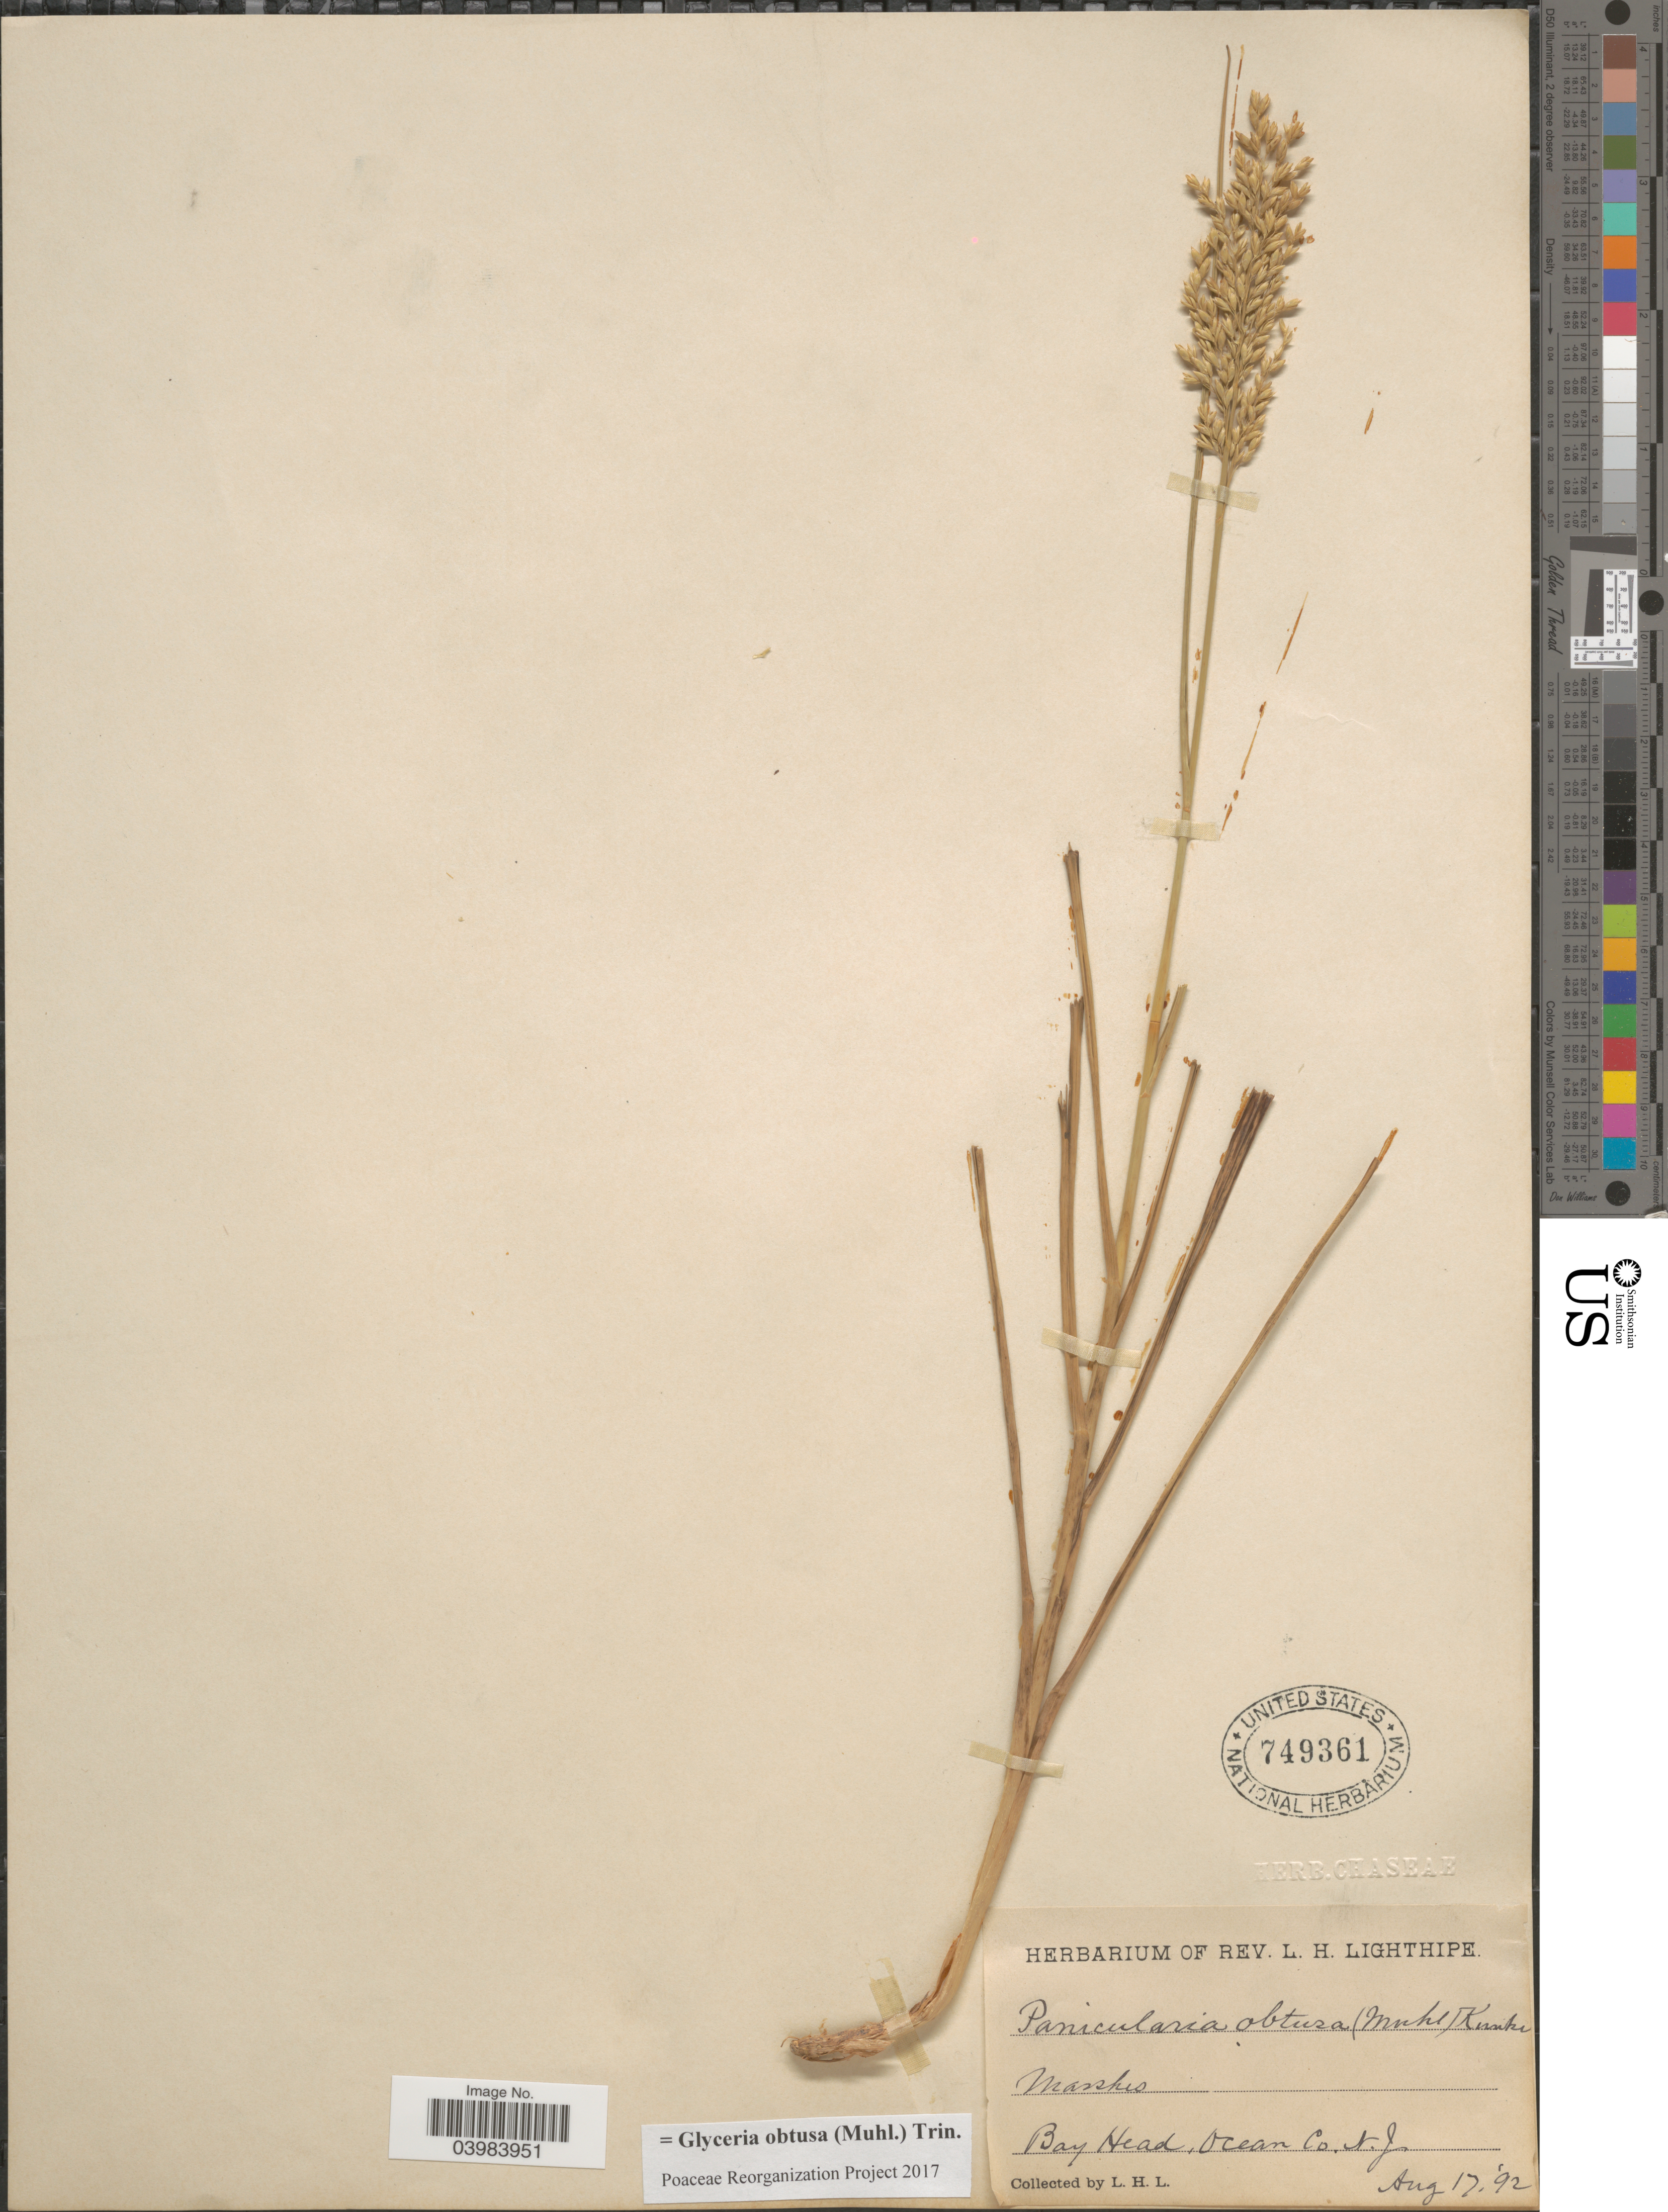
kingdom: Plantae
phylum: Tracheophyta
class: Liliopsida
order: Poales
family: Poaceae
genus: Glyceria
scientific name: Glyceria obtusa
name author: (Muhl.) Trin.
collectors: Rev. L. H. Lighthipe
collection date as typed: Transcribed d/m/y: 17/8/92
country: United States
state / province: New Jersey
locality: Marshes. Bay Head, Ocean Co.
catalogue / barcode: US 749361